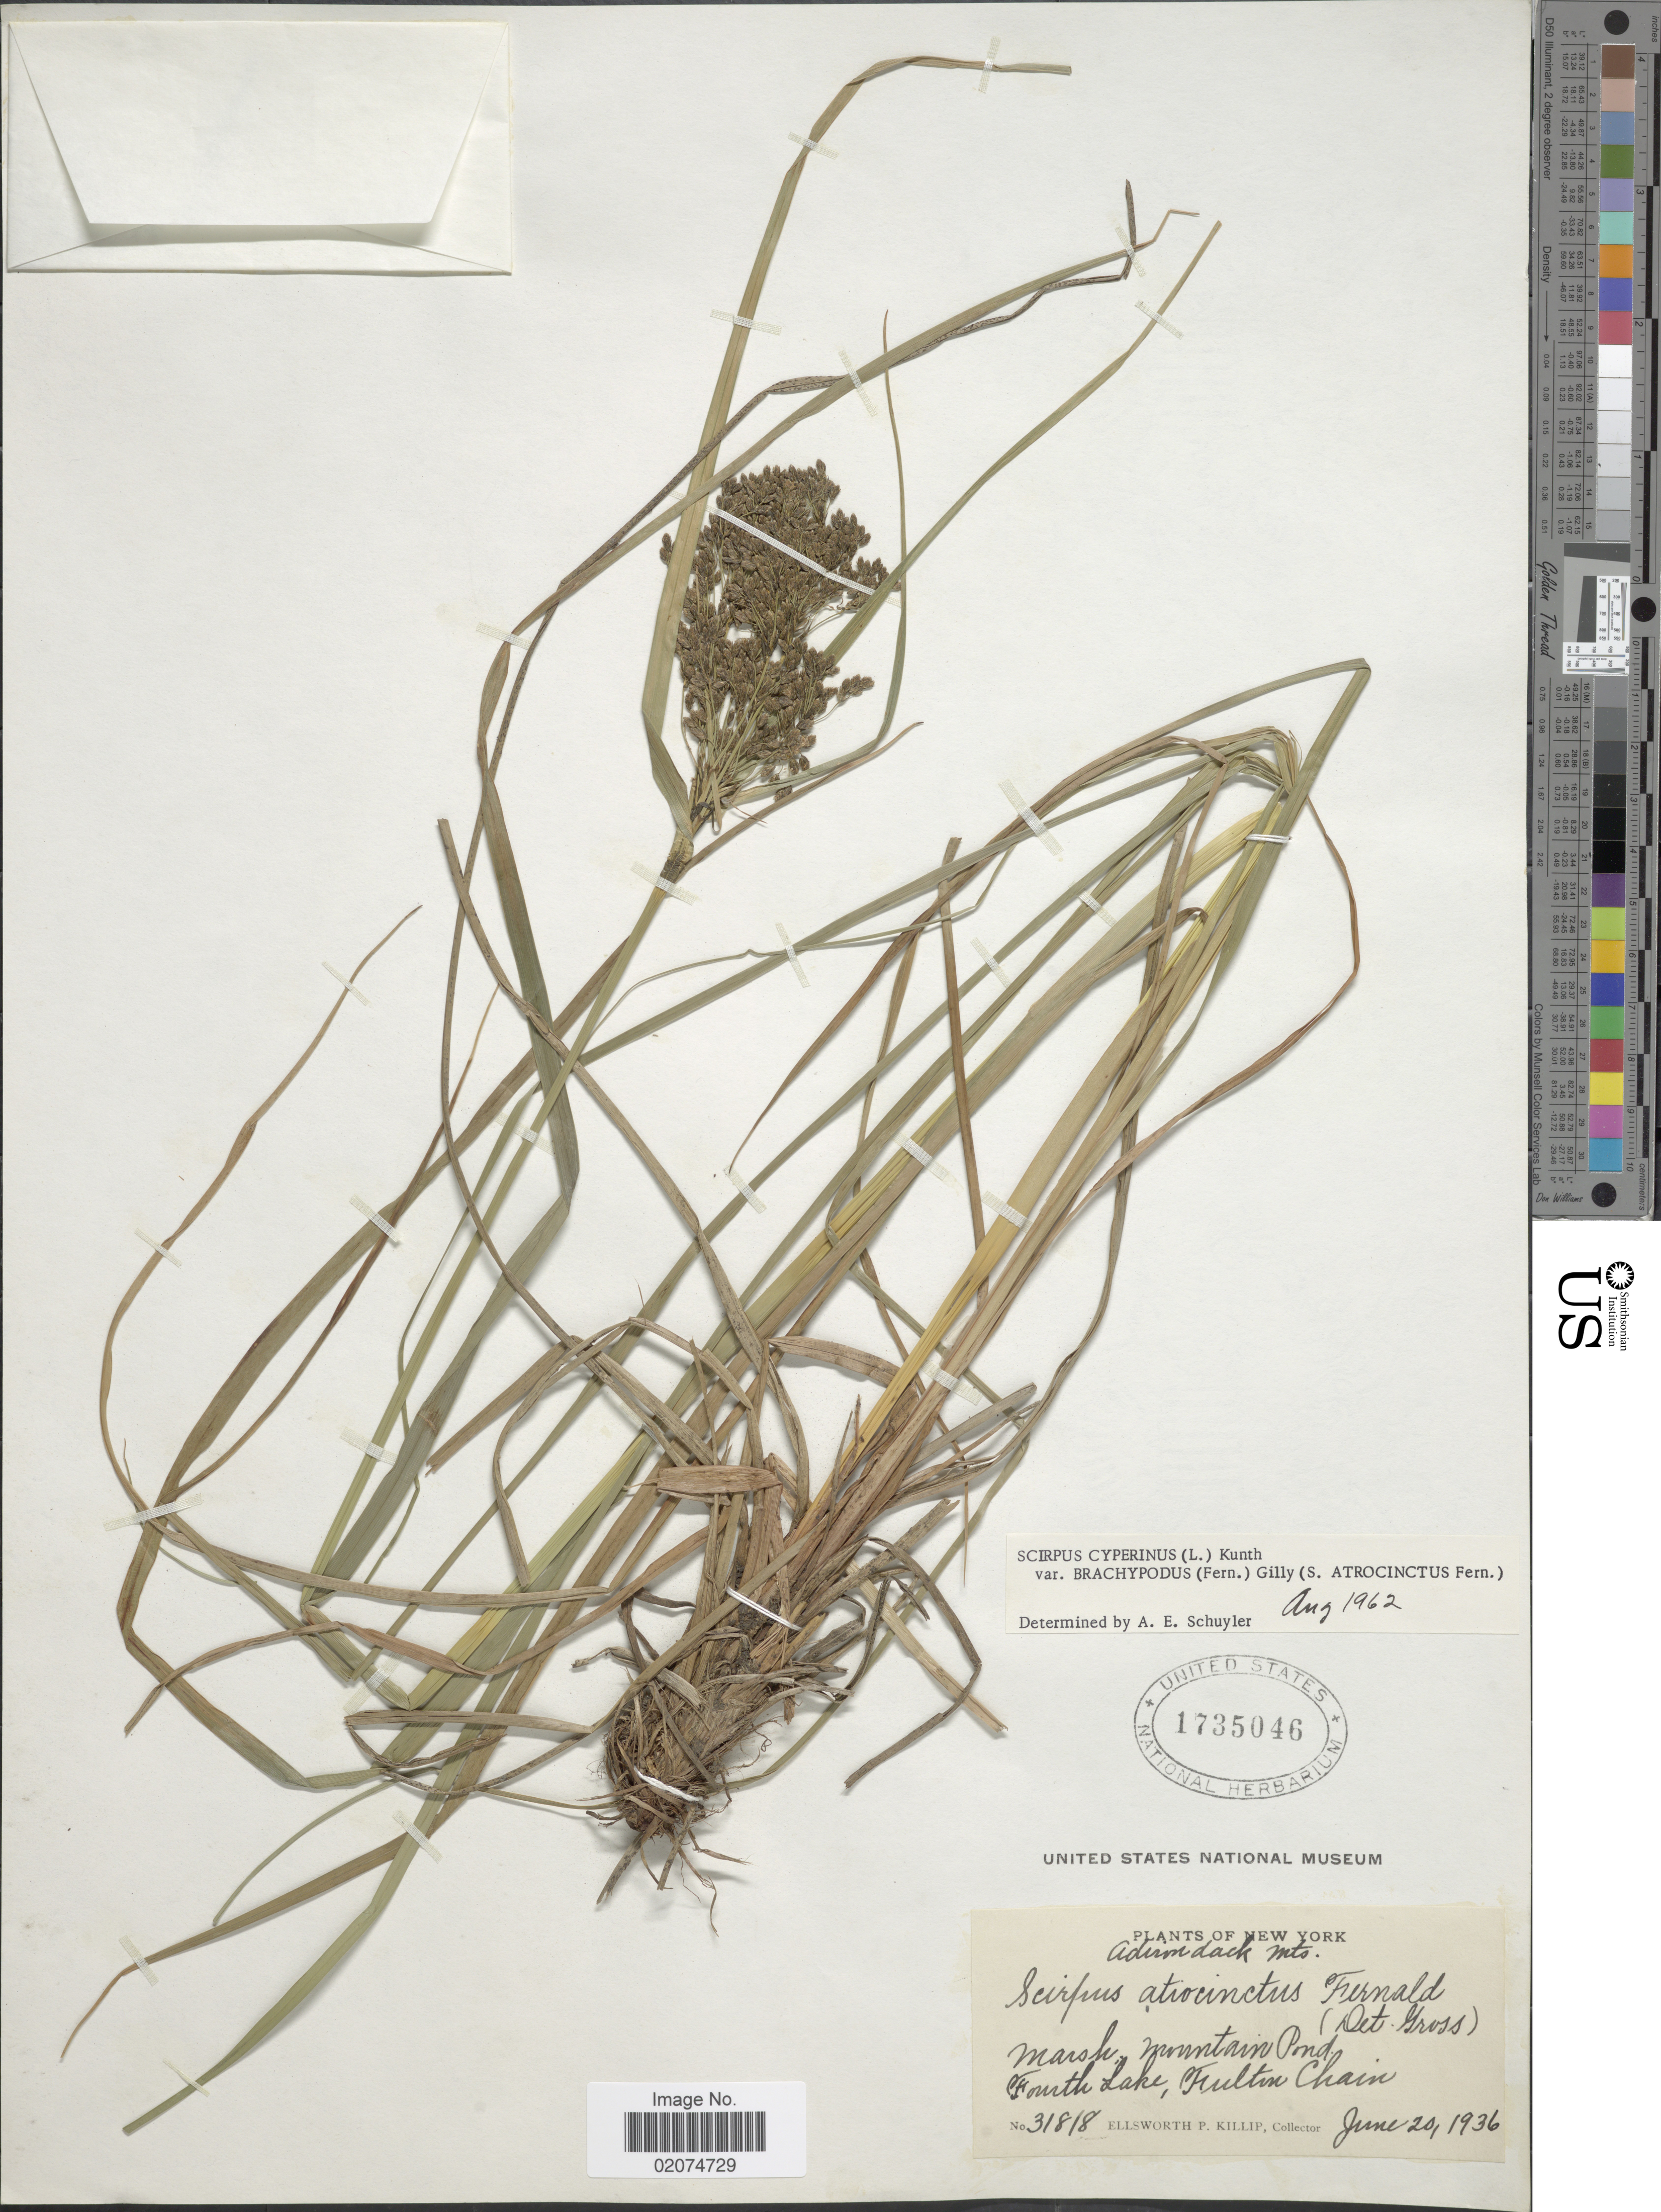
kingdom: Plantae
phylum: Tracheophyta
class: Liliopsida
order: Poales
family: Cyperaceae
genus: Scirpus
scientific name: Scirpus atrocinctus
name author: Fernald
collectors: E. P. Killip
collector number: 31818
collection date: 1936-06-20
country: United States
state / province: New York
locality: Adirondack Mts, Mountain Pond, Fourth Lake, Fulton Chain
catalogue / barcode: US 1735046